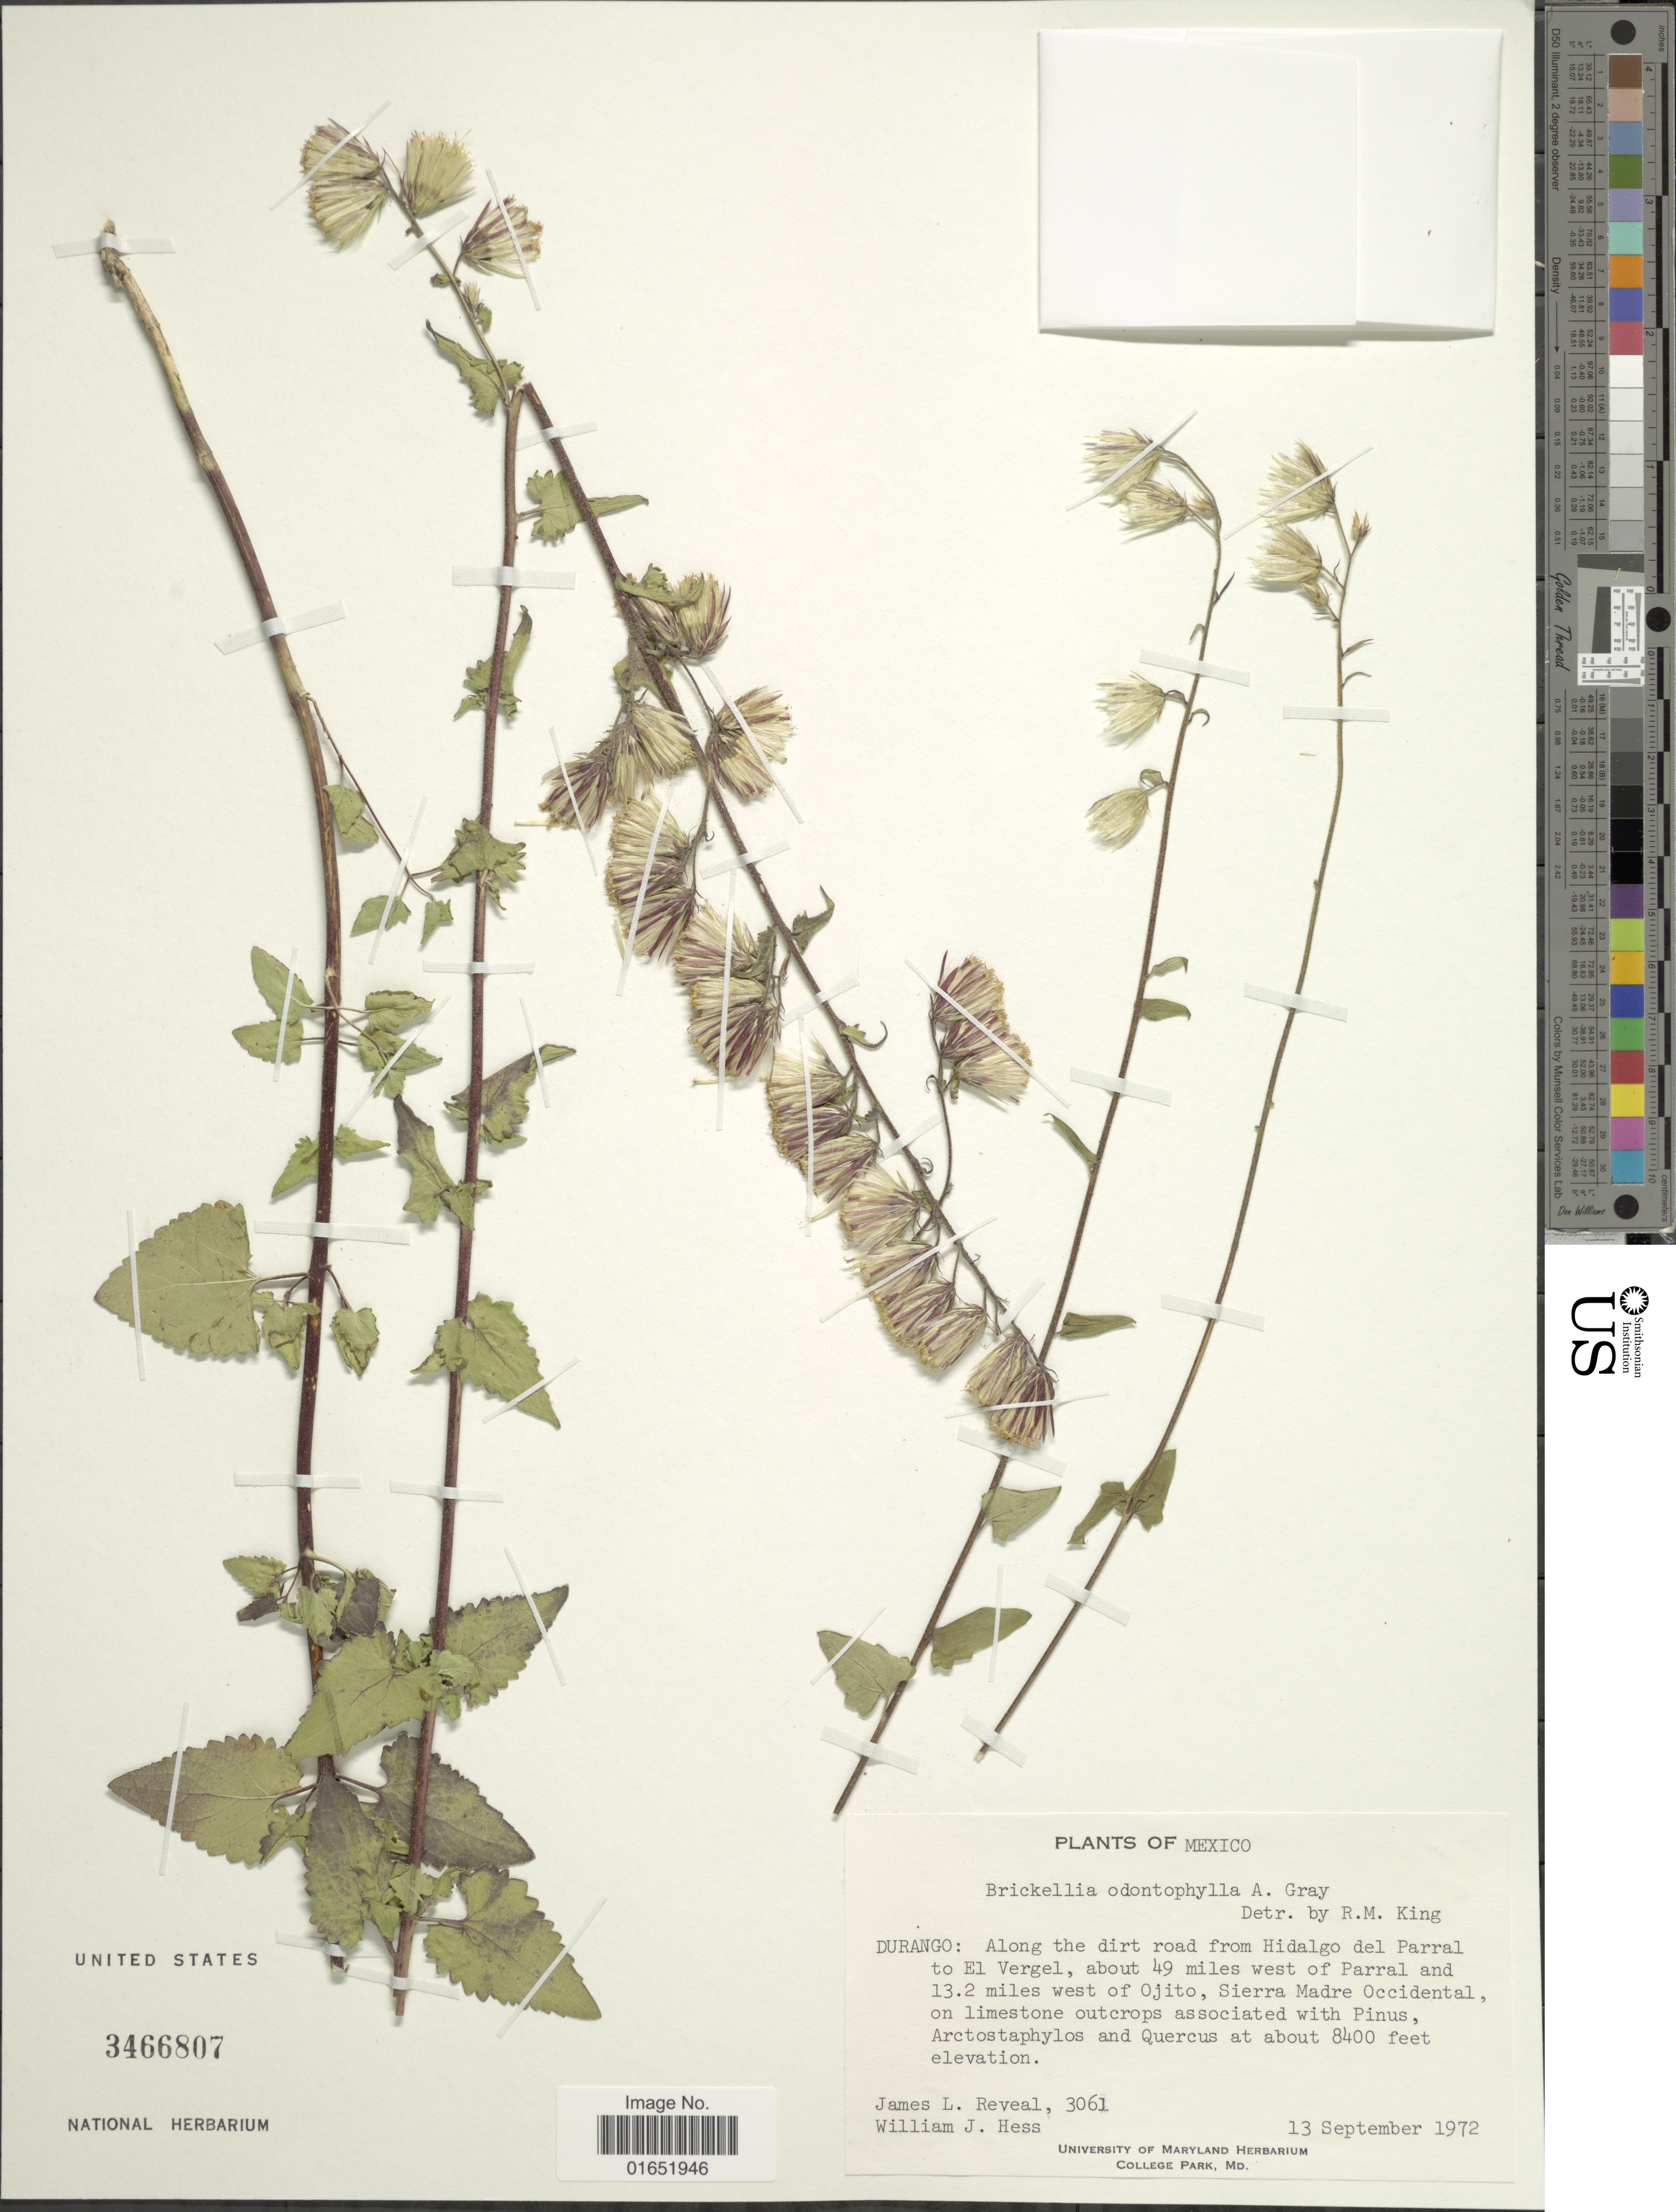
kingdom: Plantae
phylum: Tracheophyta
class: Magnoliopsida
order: Asterales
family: Asteraceae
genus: Brickellia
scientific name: Brickellia odontophylla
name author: A. Gray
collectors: J. L. Reveal & W. Hess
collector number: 3061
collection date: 1972-09-13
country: Mexico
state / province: Durango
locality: Along the dirt road from Hidalgo del Parral to El Vergel, about 49 miles west of Parral and 13.2 miles west of Ojito, Sierra Madre Occidental, on limestone outcropsassociated with Pinus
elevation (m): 2560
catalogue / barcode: US 3466807